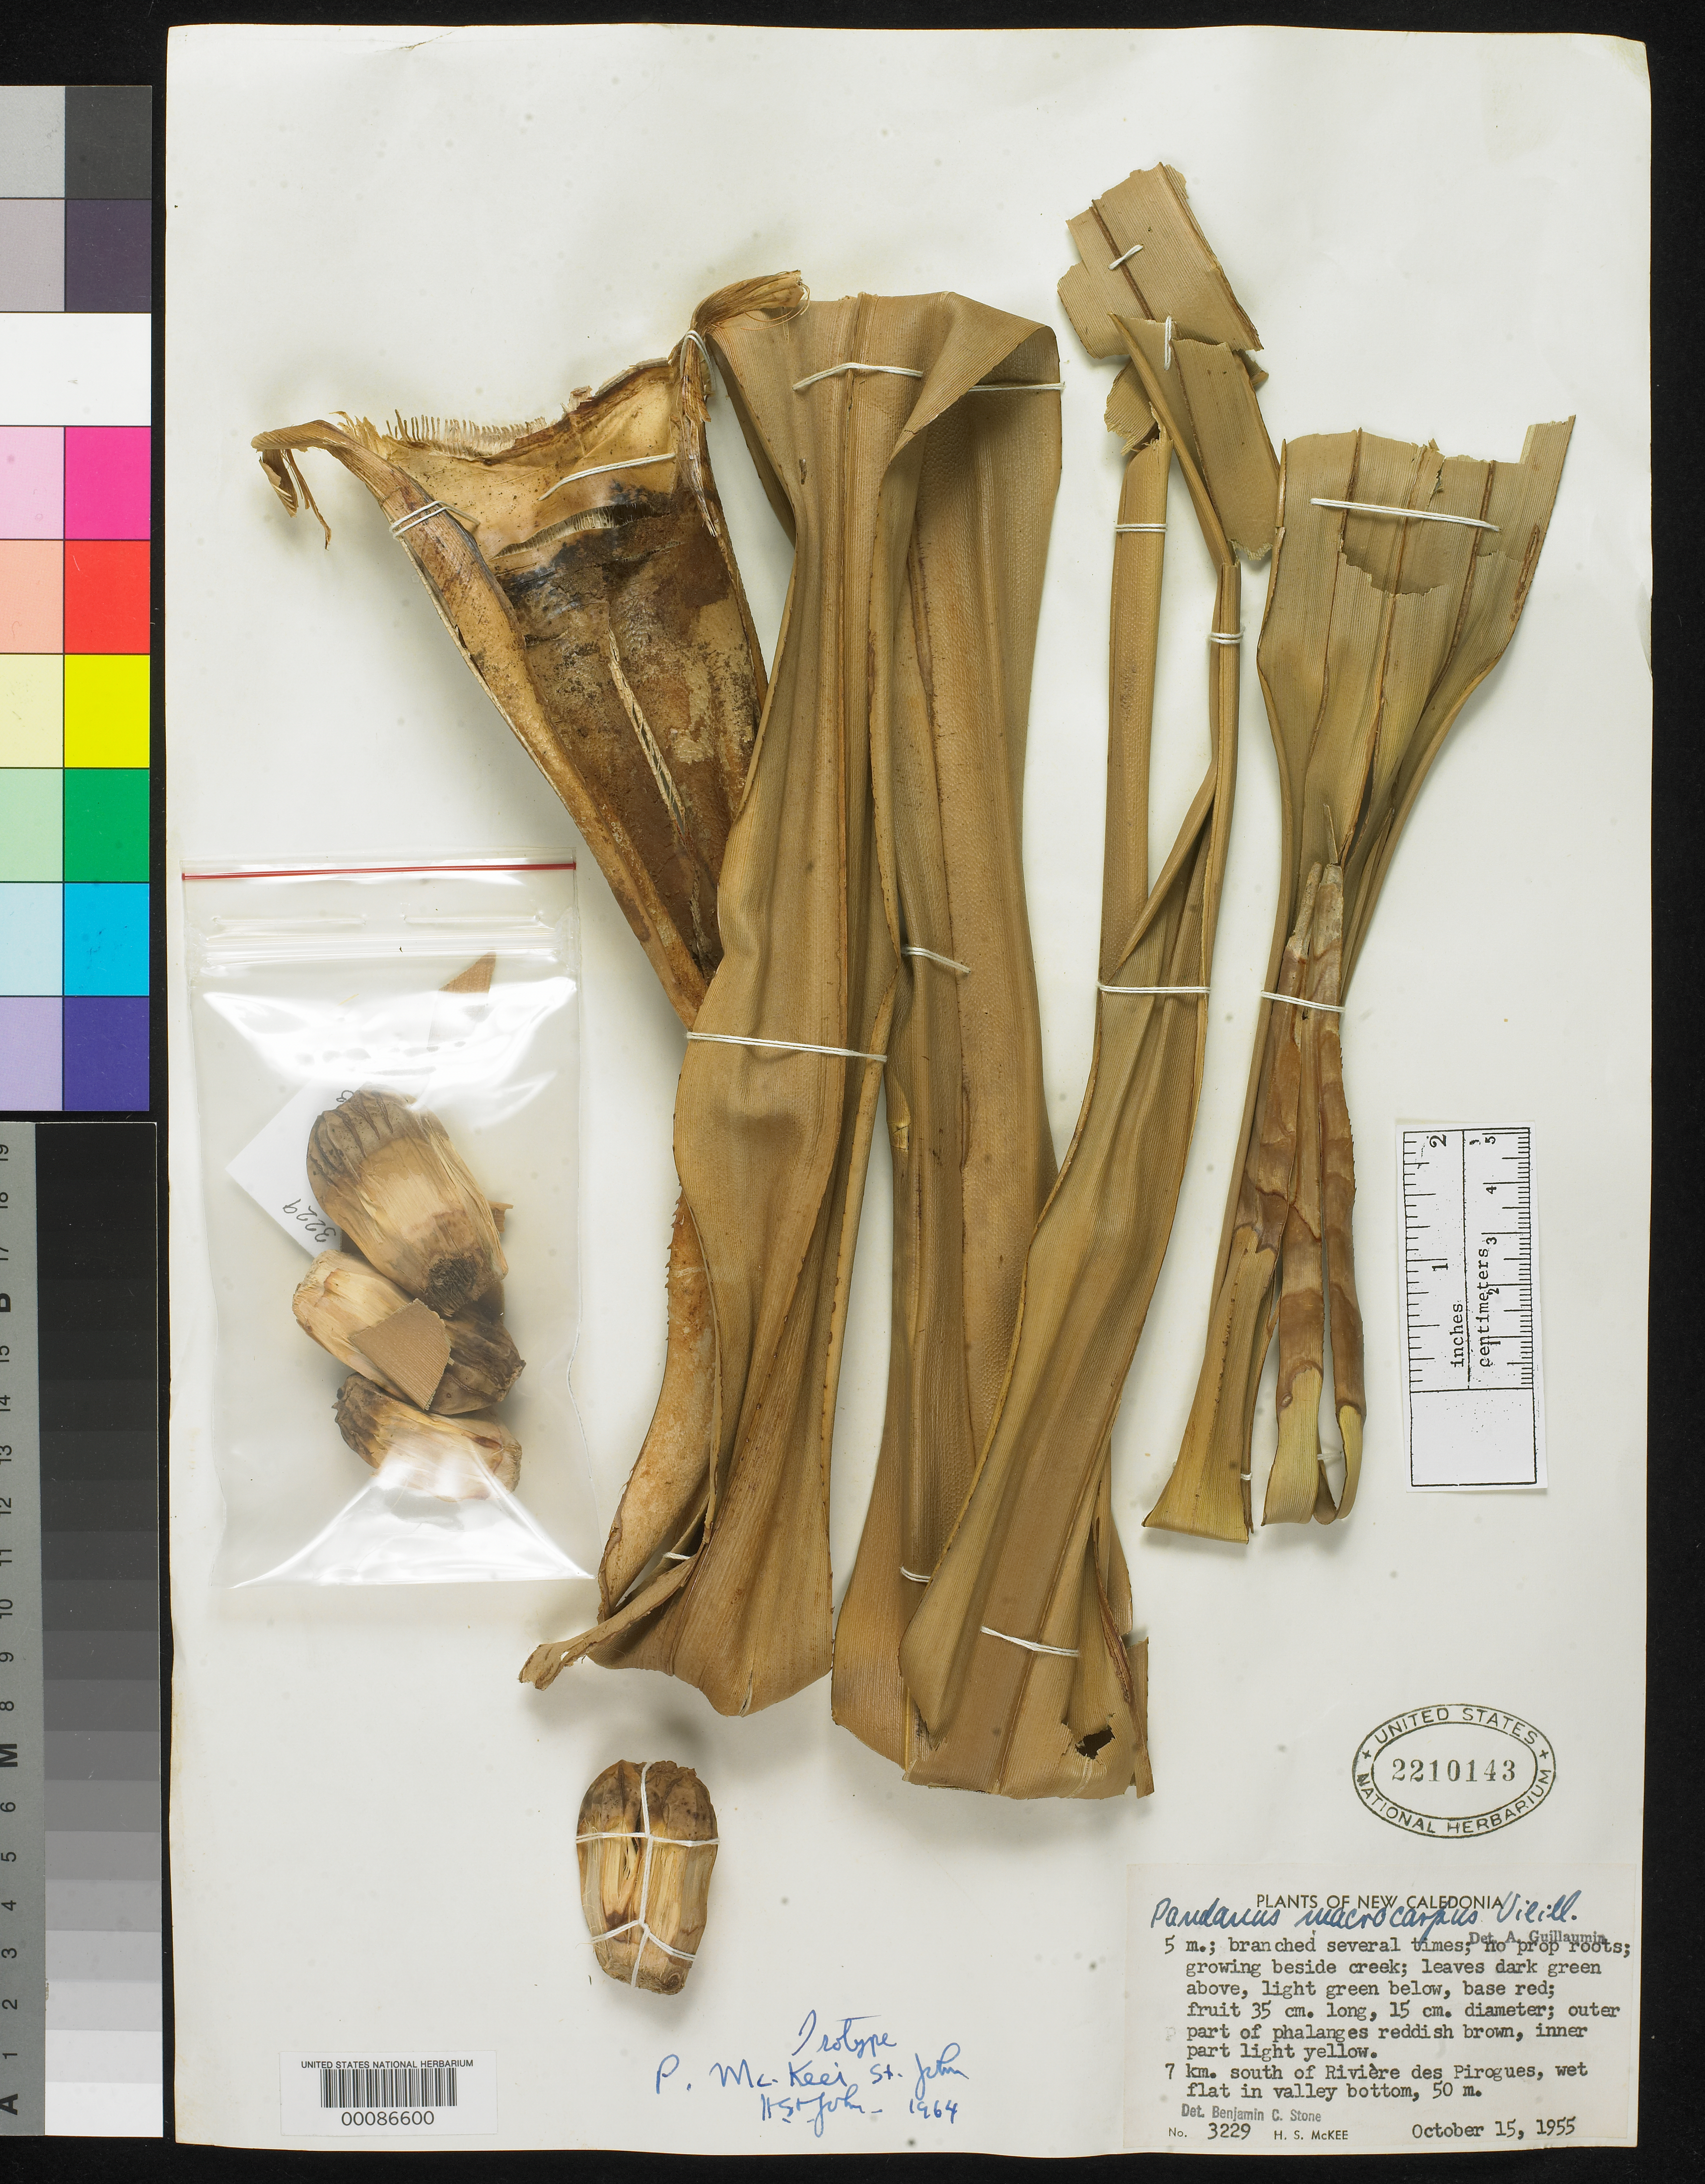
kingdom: Plantae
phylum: Tracheophyta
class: Liliopsida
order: Pandanales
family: Pandanaceae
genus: Pandanus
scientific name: Pandanus mc-keei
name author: H. St. John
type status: Isotype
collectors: H. S. MacKee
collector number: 3229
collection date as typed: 15 Oct 1955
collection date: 1955-10-15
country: New Caledonia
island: New Caledonia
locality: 7 km. S of river e des Pirogues.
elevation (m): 50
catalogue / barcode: US 2210143